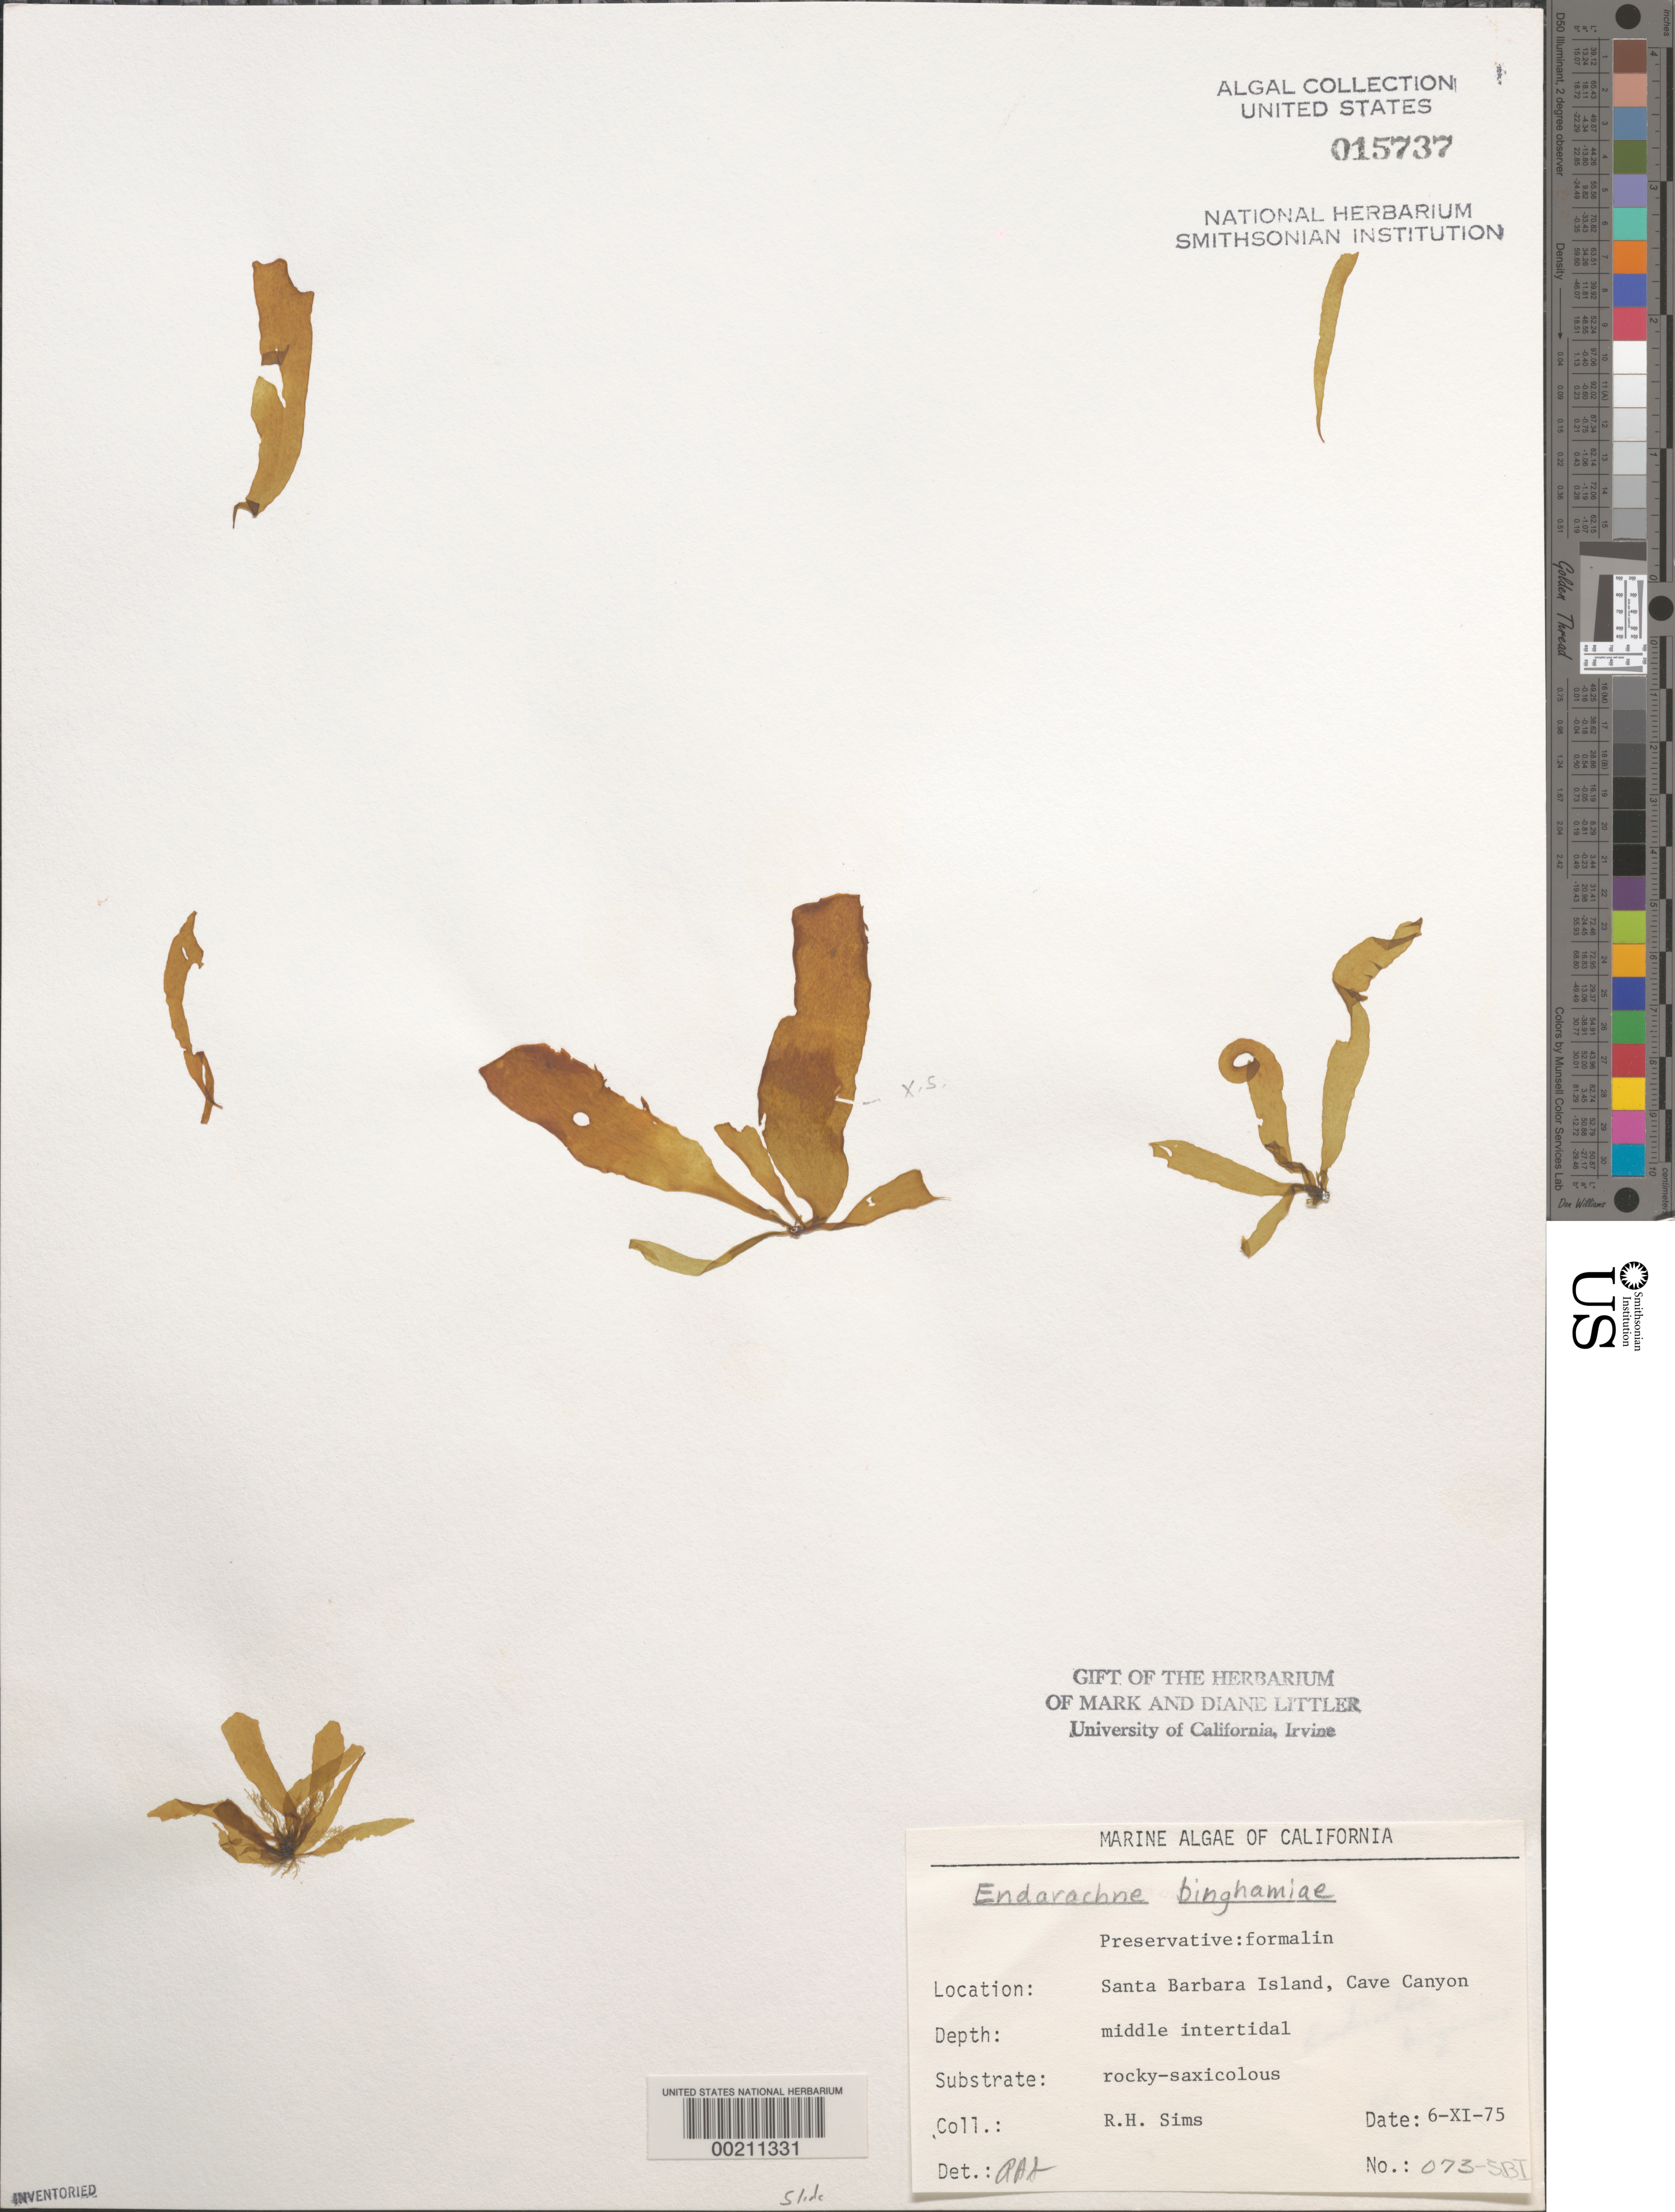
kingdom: Chromista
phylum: Ochrophyta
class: Phaeophyceae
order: Scytosiphonales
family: Scytosiphonaceae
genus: Petalonia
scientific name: Petalonia binghamiae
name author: (J. Agardh) K.L.Vinogr.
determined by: Algae name updating Project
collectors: R. H. Sims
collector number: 073-sbi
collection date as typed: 06 Nov 1975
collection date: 1975-11-06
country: United States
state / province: California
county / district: Santa Barbara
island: Santa Barbara Island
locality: Cave Canyon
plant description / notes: BLM-SOCALBIGHT Rocky Intertidal Survey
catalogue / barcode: US 15737